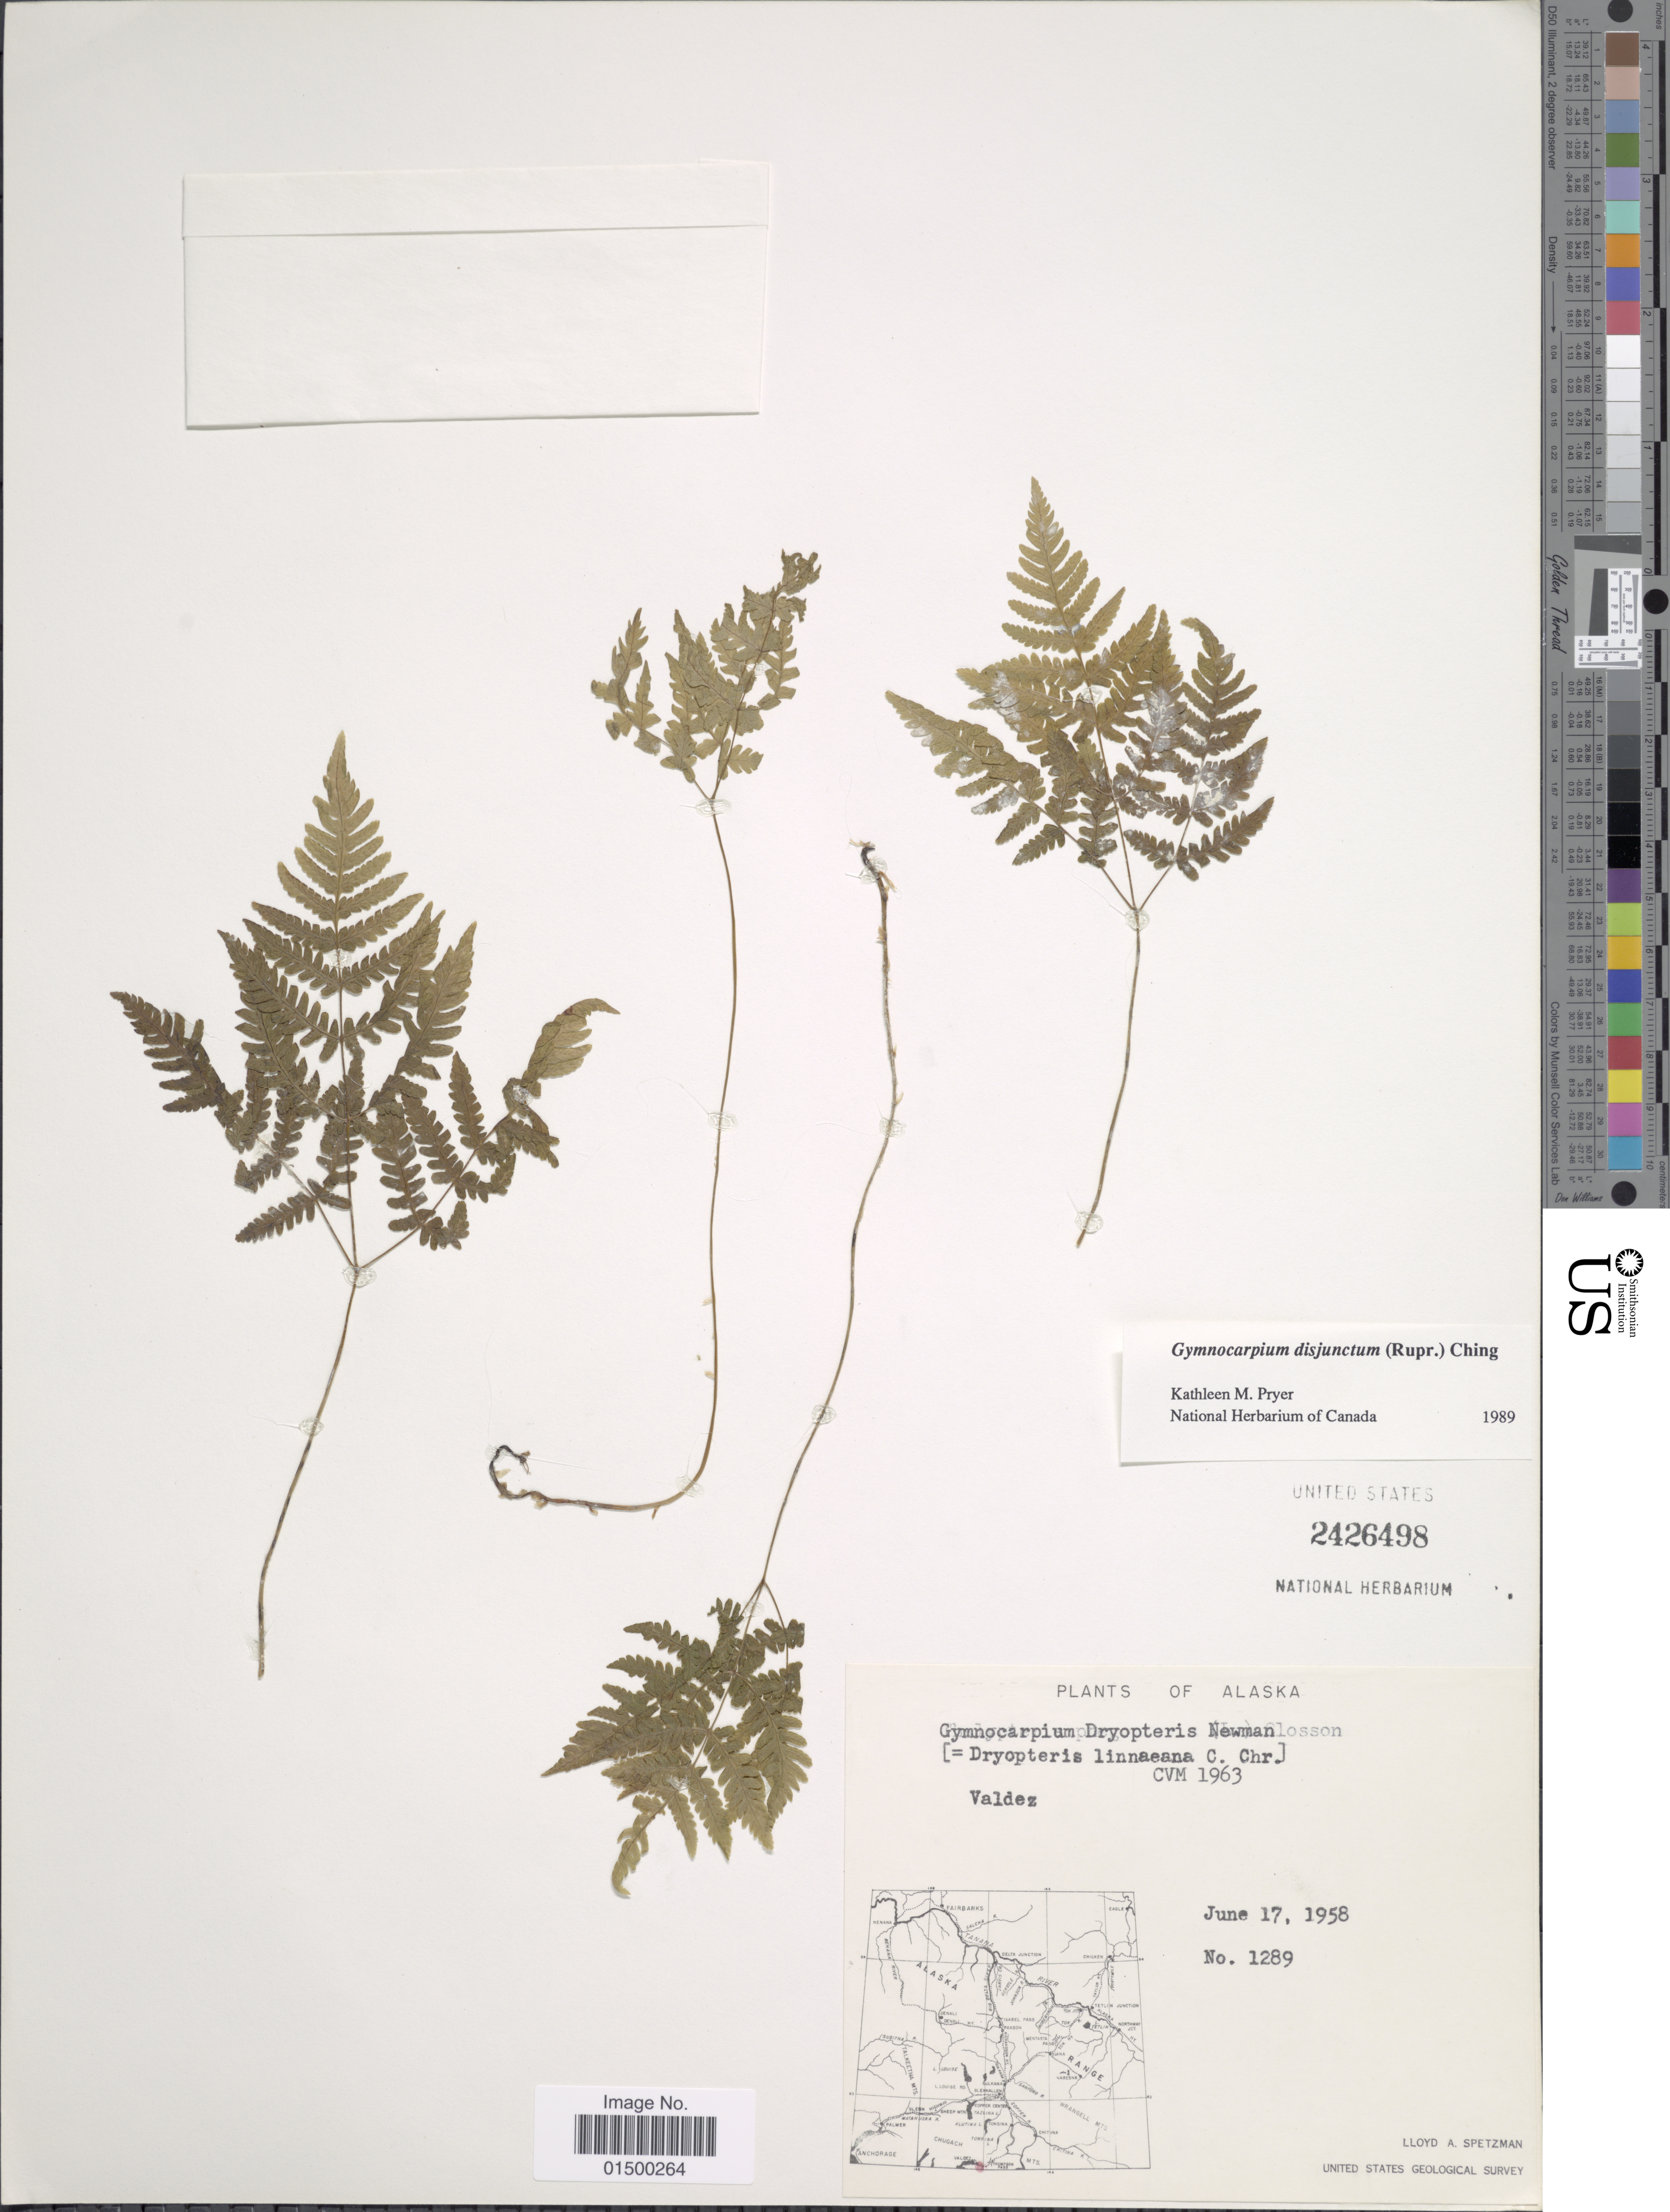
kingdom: Plantae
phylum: Tracheophyta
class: Polypodiopsida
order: Polypodiales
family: Cystopteridaceae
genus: Gymnocarpium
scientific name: Gymnocarpium disjunctum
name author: (Rupr.) Ching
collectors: L. Spetzman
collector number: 1289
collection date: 1958-06-17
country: United States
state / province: Alaska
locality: Valdez. Alaska.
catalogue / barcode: US 2426498